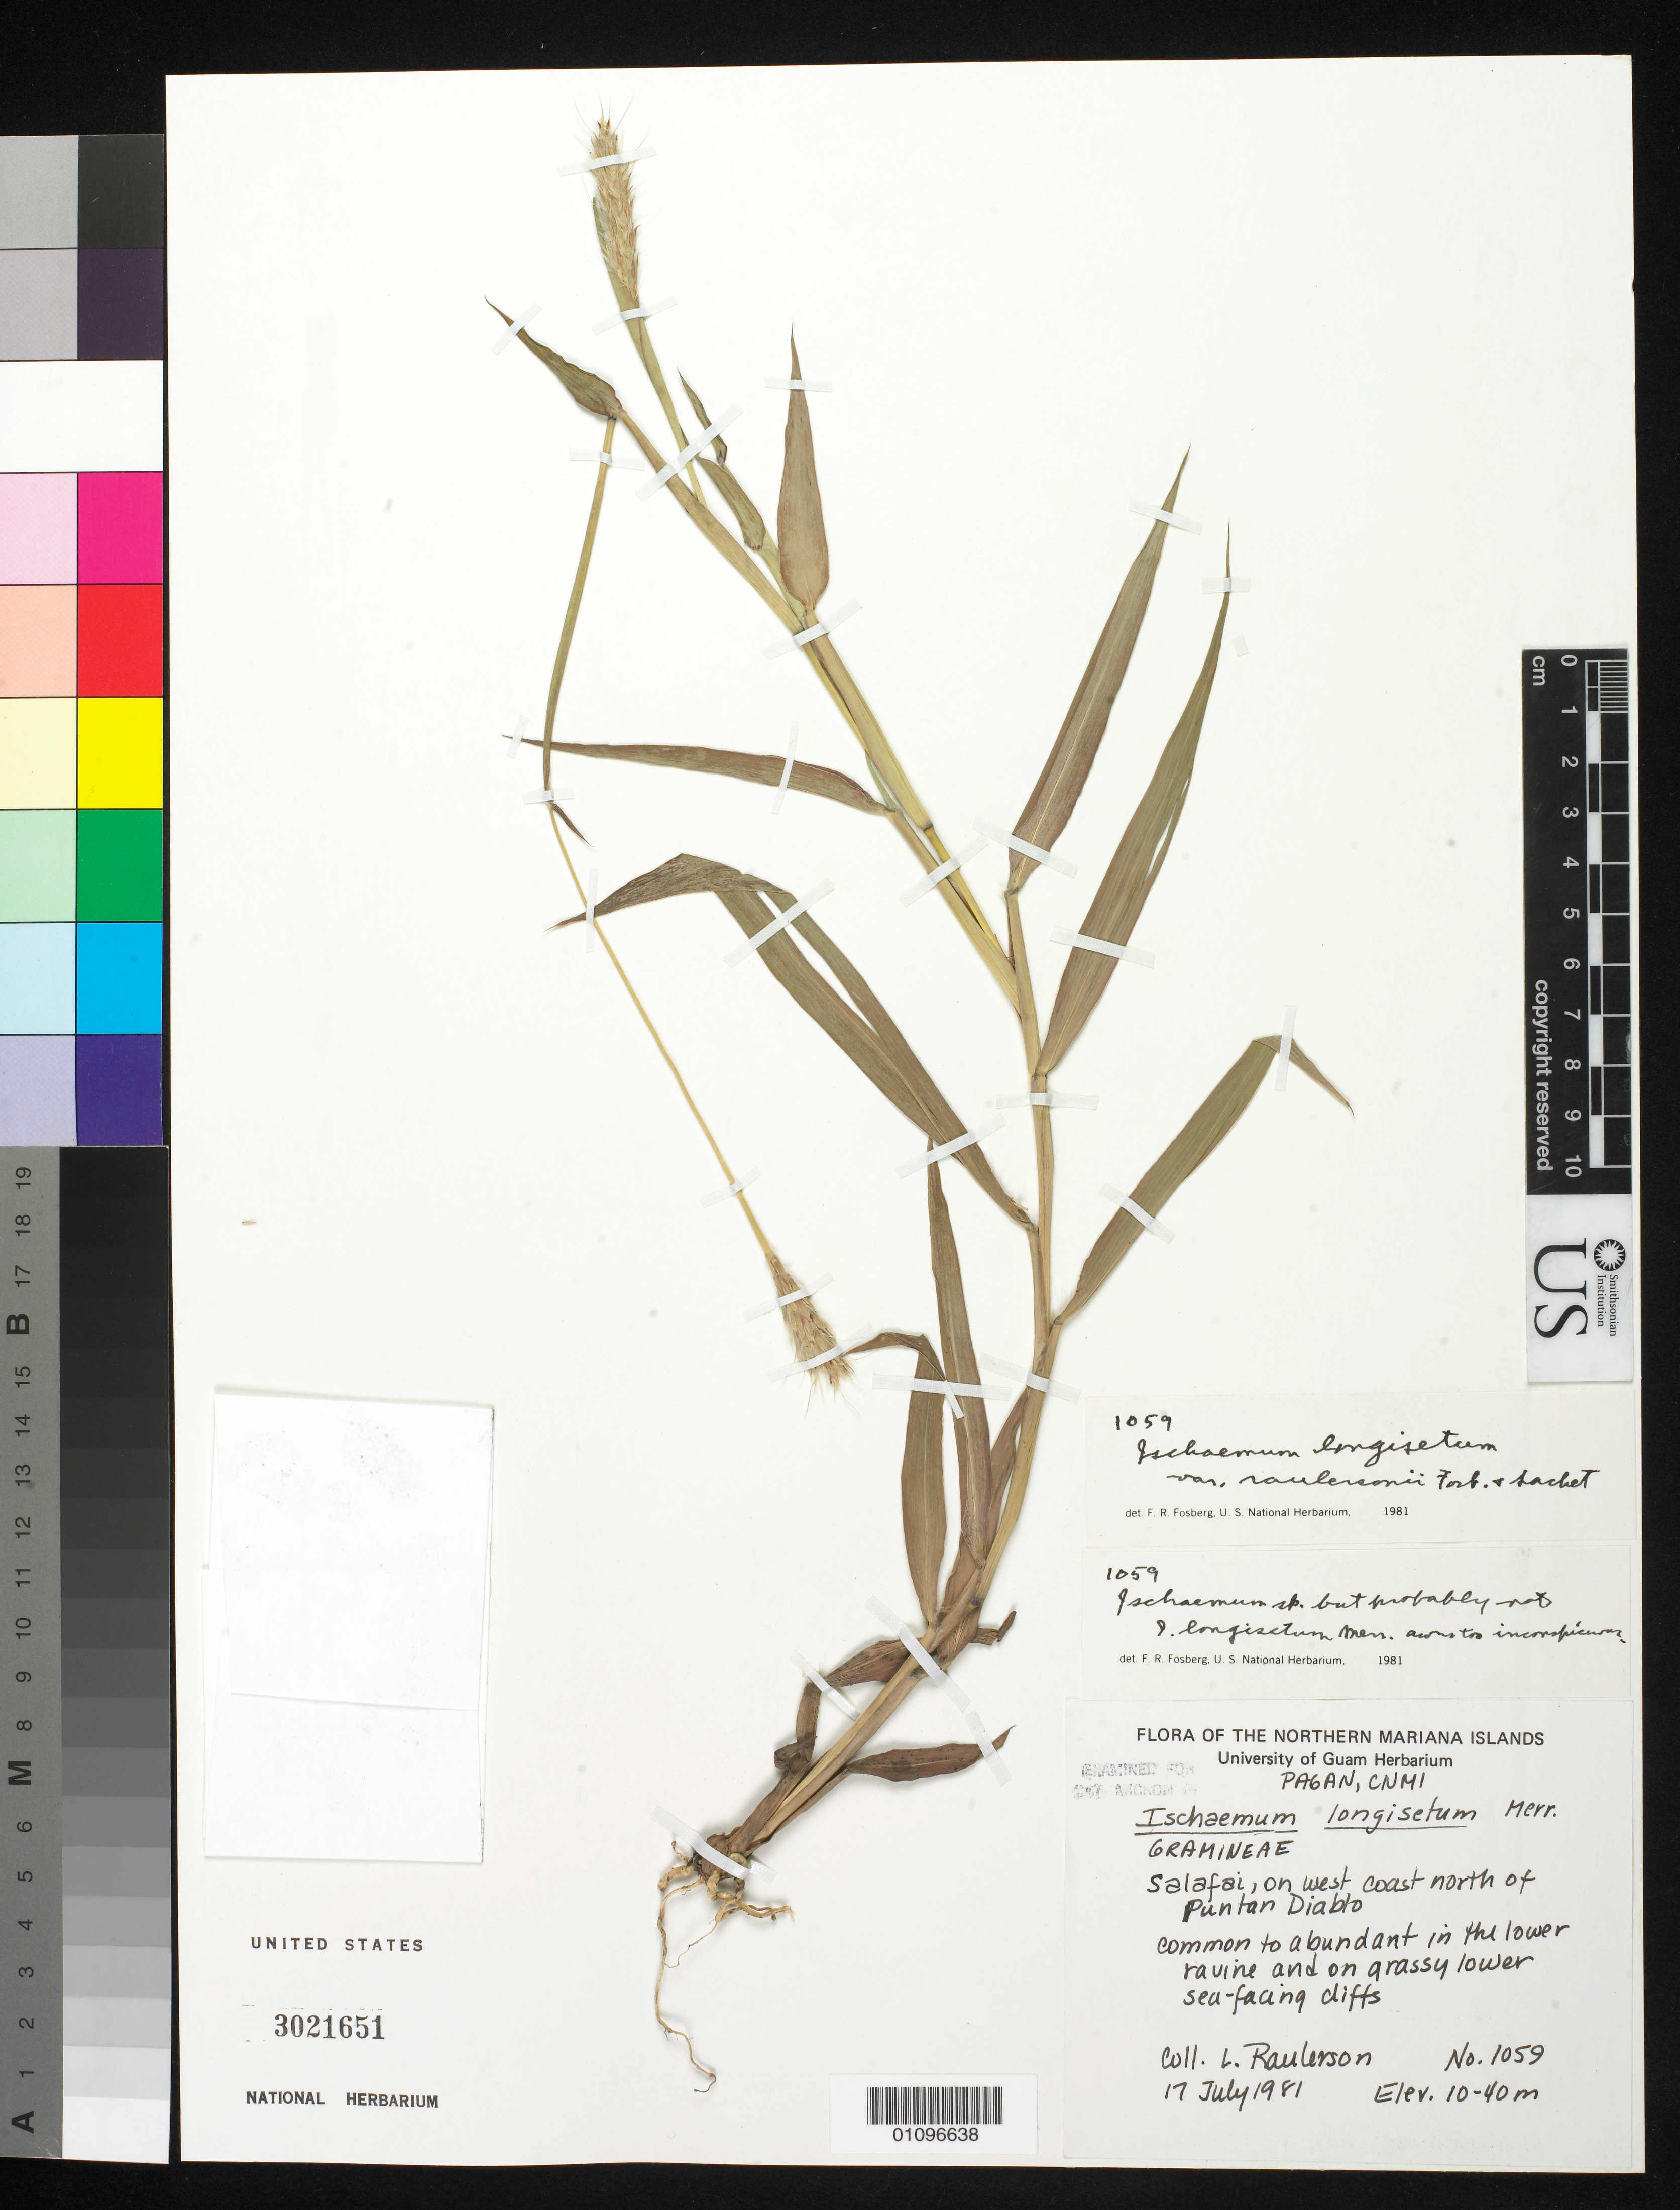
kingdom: Plantae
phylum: Tracheophyta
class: Liliopsida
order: Poales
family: Poaceae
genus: Ischaemum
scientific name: Ischaemum longisetum var. raulersoniae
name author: Fosberg & Sachet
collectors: L. Raulerson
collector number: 1059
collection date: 1981-07-17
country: Northern Mariana Islands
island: Pagan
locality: Salafai, on W coast N of Puntan Diablo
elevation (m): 10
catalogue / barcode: US 3021651